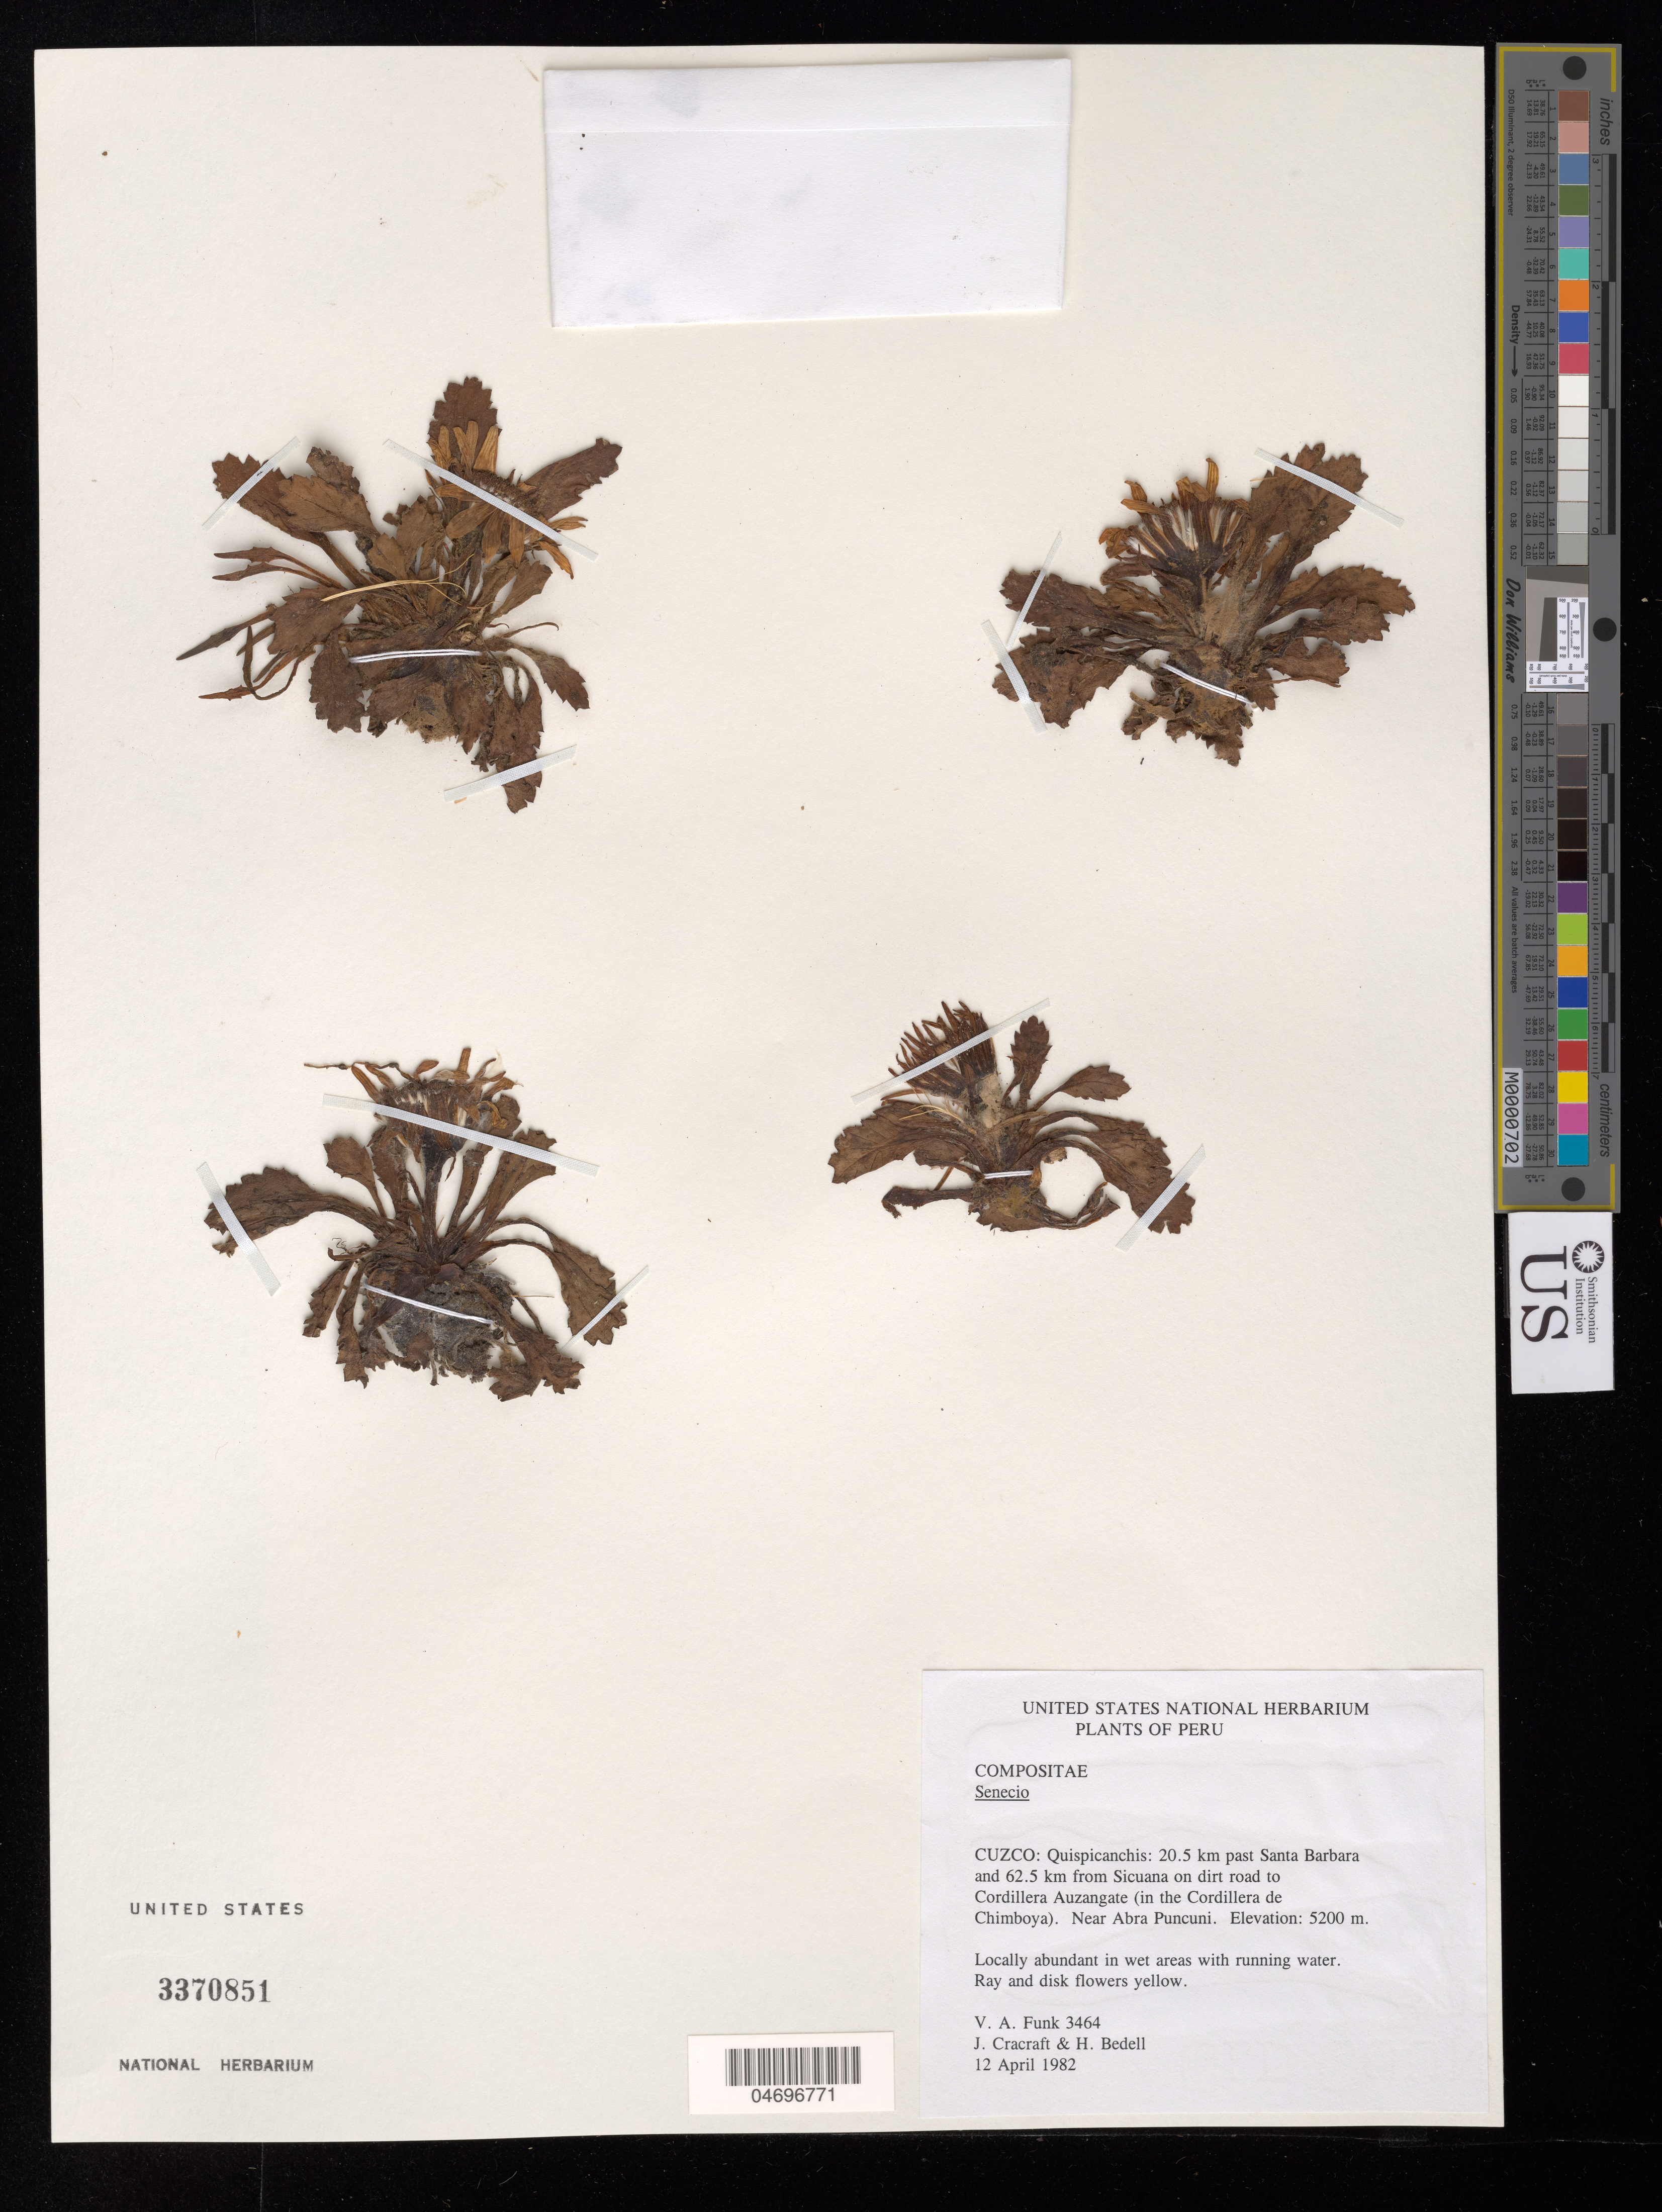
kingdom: Plantae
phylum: Tracheophyta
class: Magnoliopsida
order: Asterales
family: Asteraceae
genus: Senecio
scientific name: Senecio sp.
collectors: V. Funk & J. L. Cracraft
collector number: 3464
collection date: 1982-04-12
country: Peru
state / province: Cusco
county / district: Quispicanchis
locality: Santa Barbara, 20.5 km past, and 62.5 km from Sicuana on dirt road to Cordillera Auzangate (in the Cordillera de Chimboya). Near Abra Puncuni.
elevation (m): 5200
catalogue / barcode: US 3370851